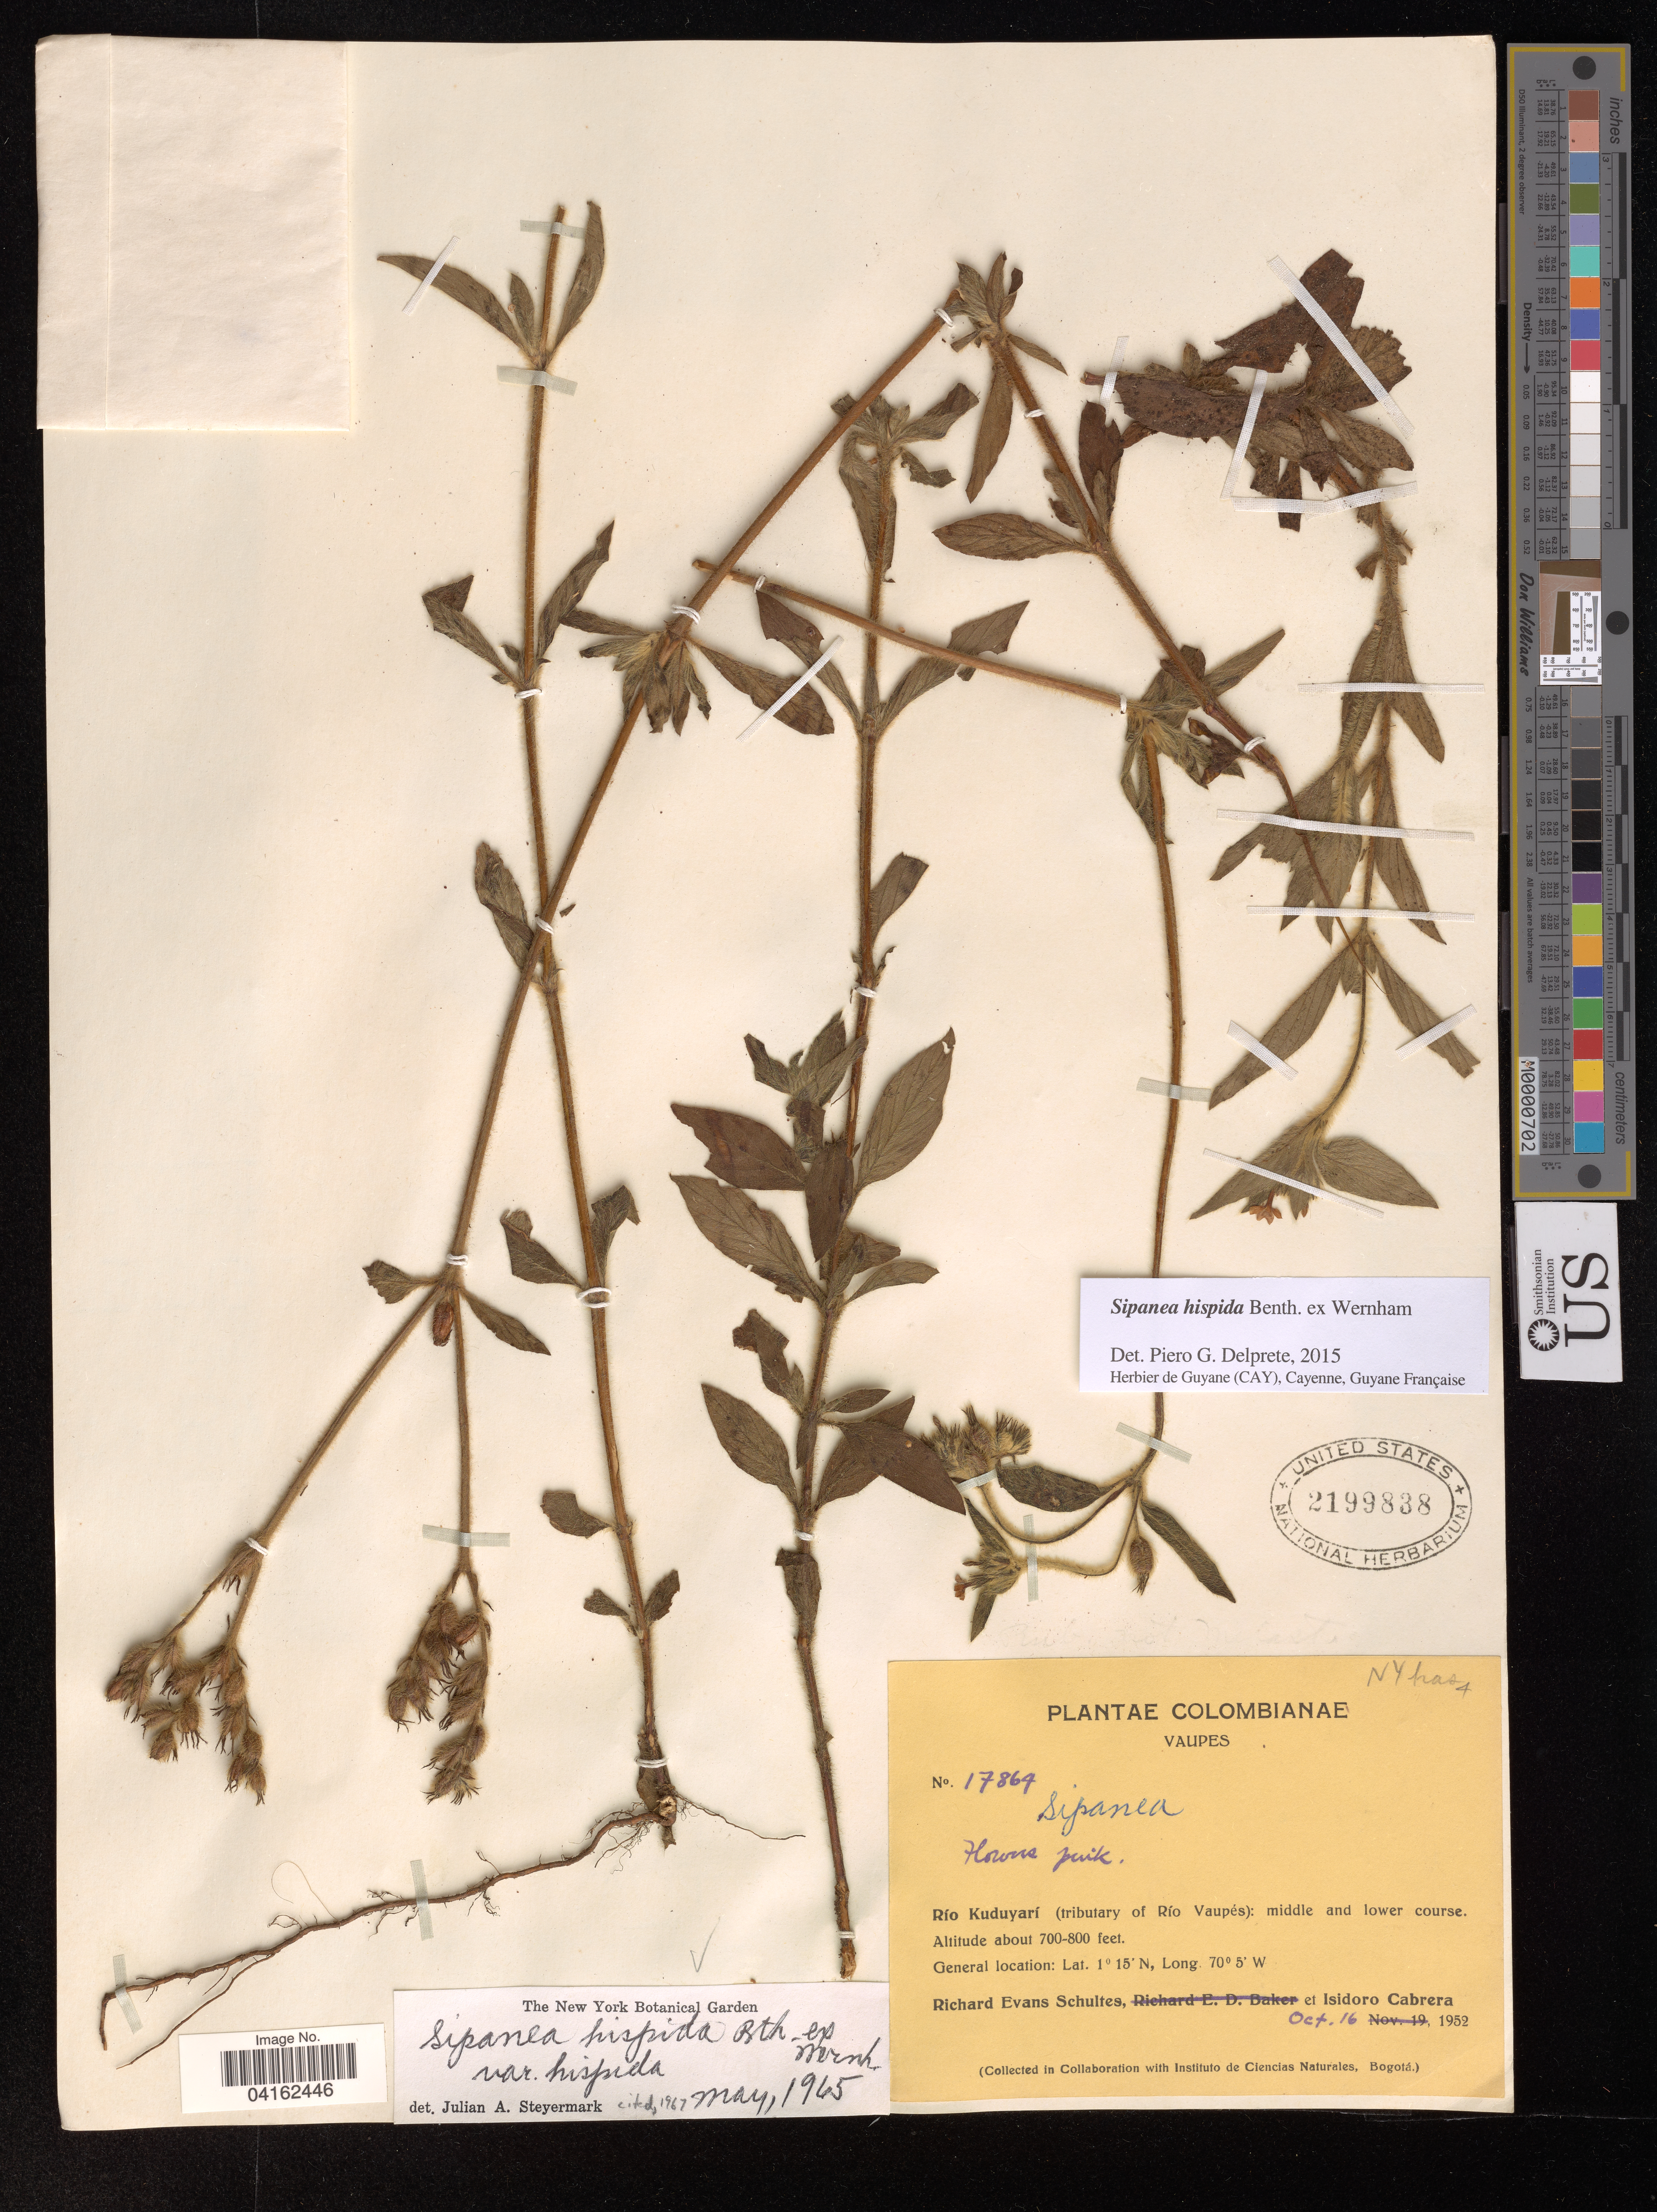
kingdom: Plantae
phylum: Tracheophyta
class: Magnoliopsida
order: Gentianales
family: Rubiaceae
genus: Sipanea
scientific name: Sipanea hispida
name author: Benth. ex Wernham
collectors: R. E. Schultes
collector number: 17864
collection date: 1952-10-16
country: Colombia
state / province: Vaupés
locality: Río Kuduyarí (tributary of Río Vaupés).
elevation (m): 213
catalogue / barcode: US 2199838